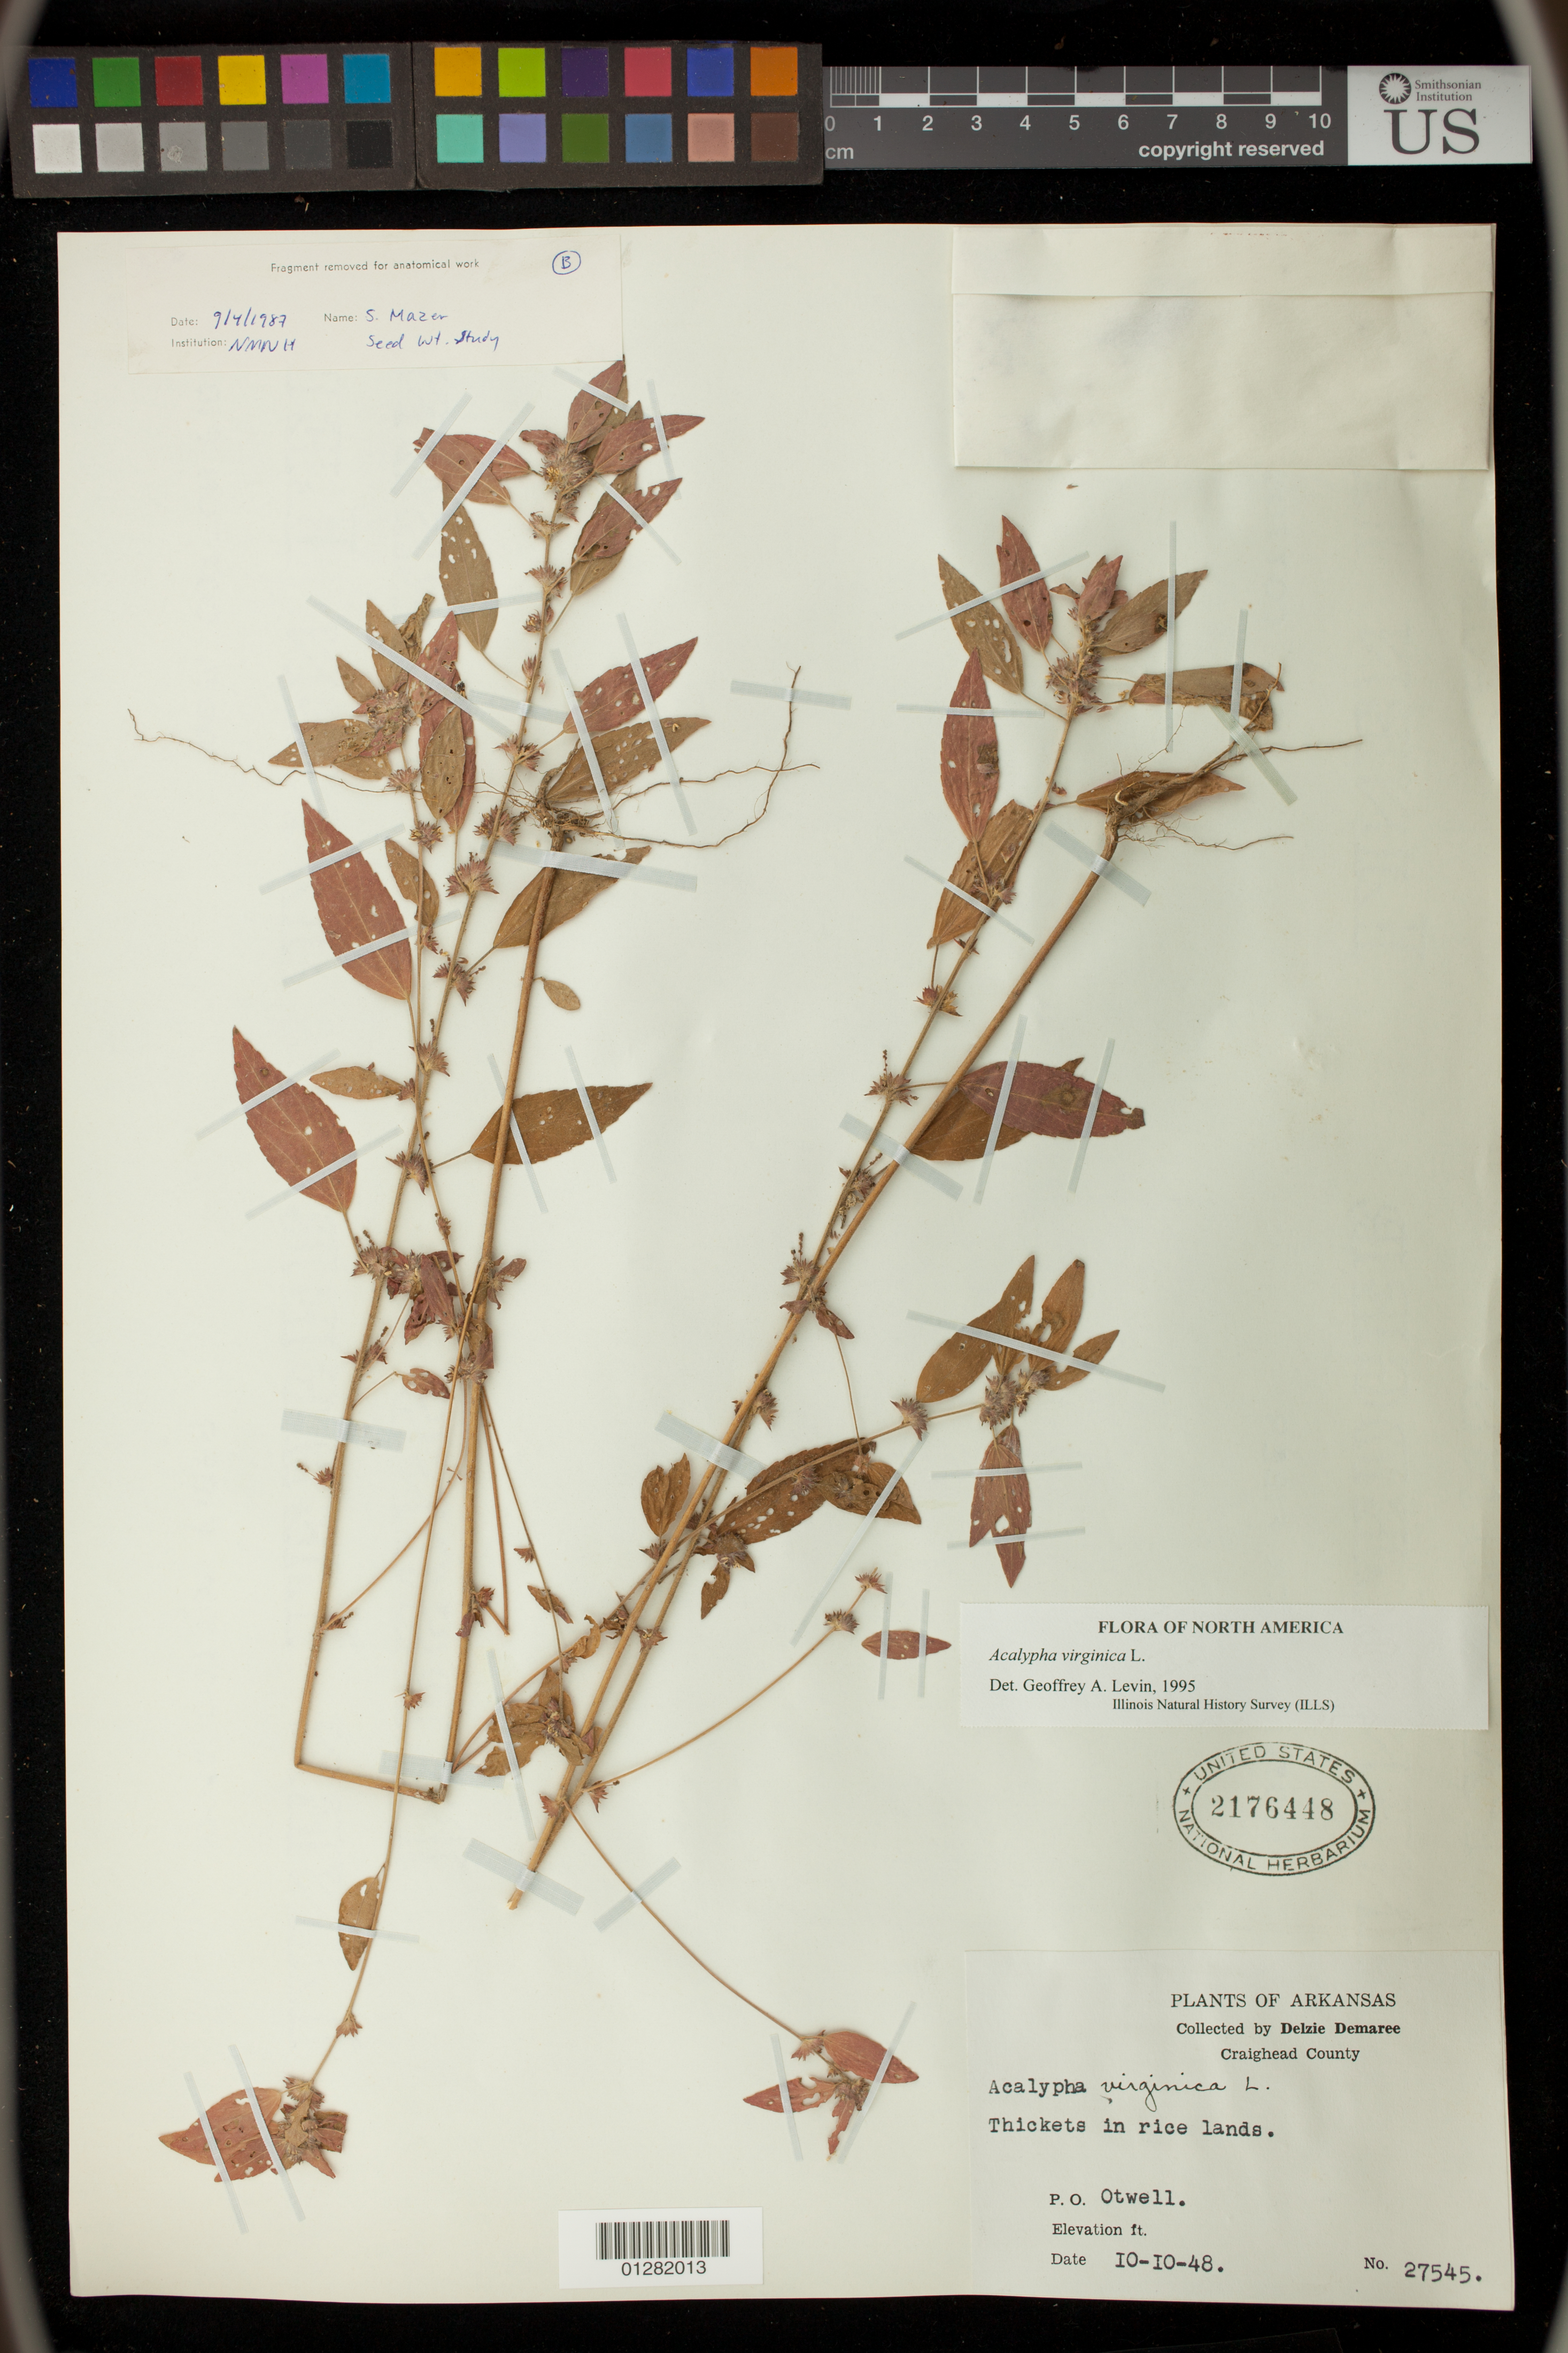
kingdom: Plantae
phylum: Tracheophyta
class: Magnoliopsida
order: Malpighiales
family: Euphorbiaceae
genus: Acalypha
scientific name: Acalypha virginica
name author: L.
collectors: D. Demaree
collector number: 27545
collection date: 1948-10-10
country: United States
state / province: Arkansas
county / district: Craighead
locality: P.O. Otwell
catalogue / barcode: US 2176448